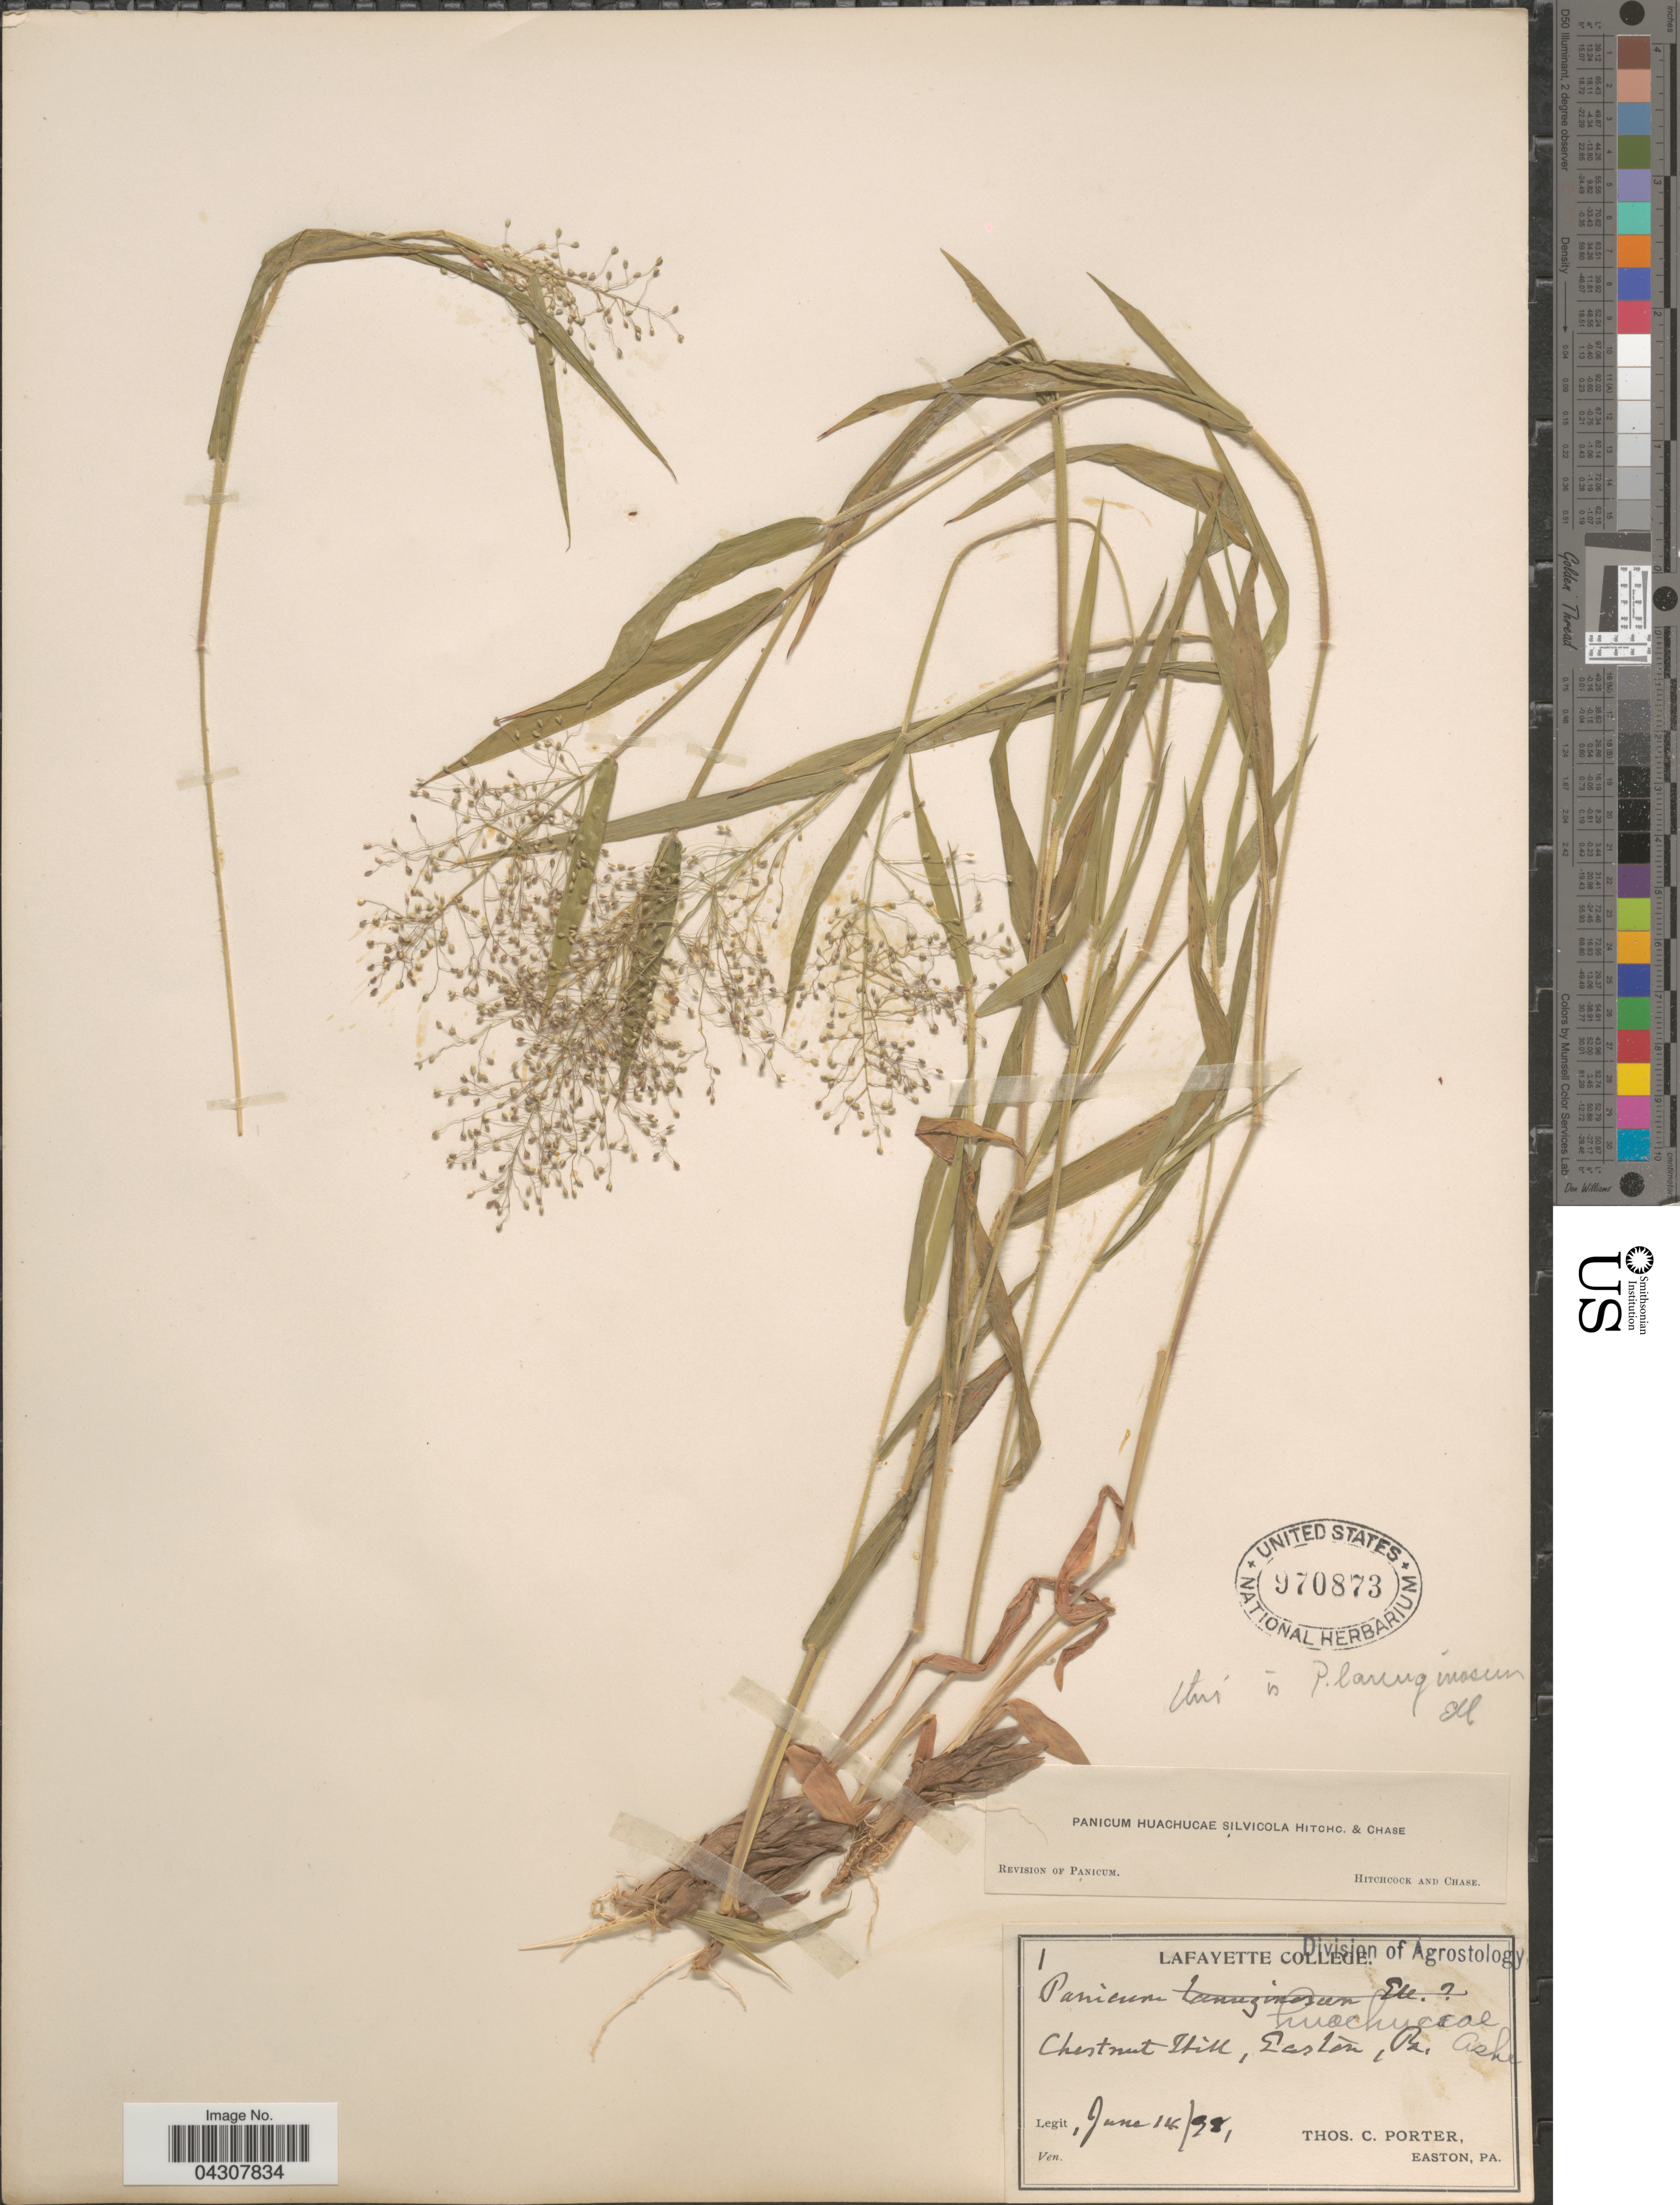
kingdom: Plantae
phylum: Tracheophyta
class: Liliopsida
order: Poales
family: Poaceae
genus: Dichanthelium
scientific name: Dichanthelium acuminatum var. acuminatum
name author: (Sw.) Gould & C.A. Clark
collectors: T. Porter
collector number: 1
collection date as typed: Transcribed d/m/y: 14/6/98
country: United States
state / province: Pennsylvania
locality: Chestnut Hill, Easton.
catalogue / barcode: US 970873